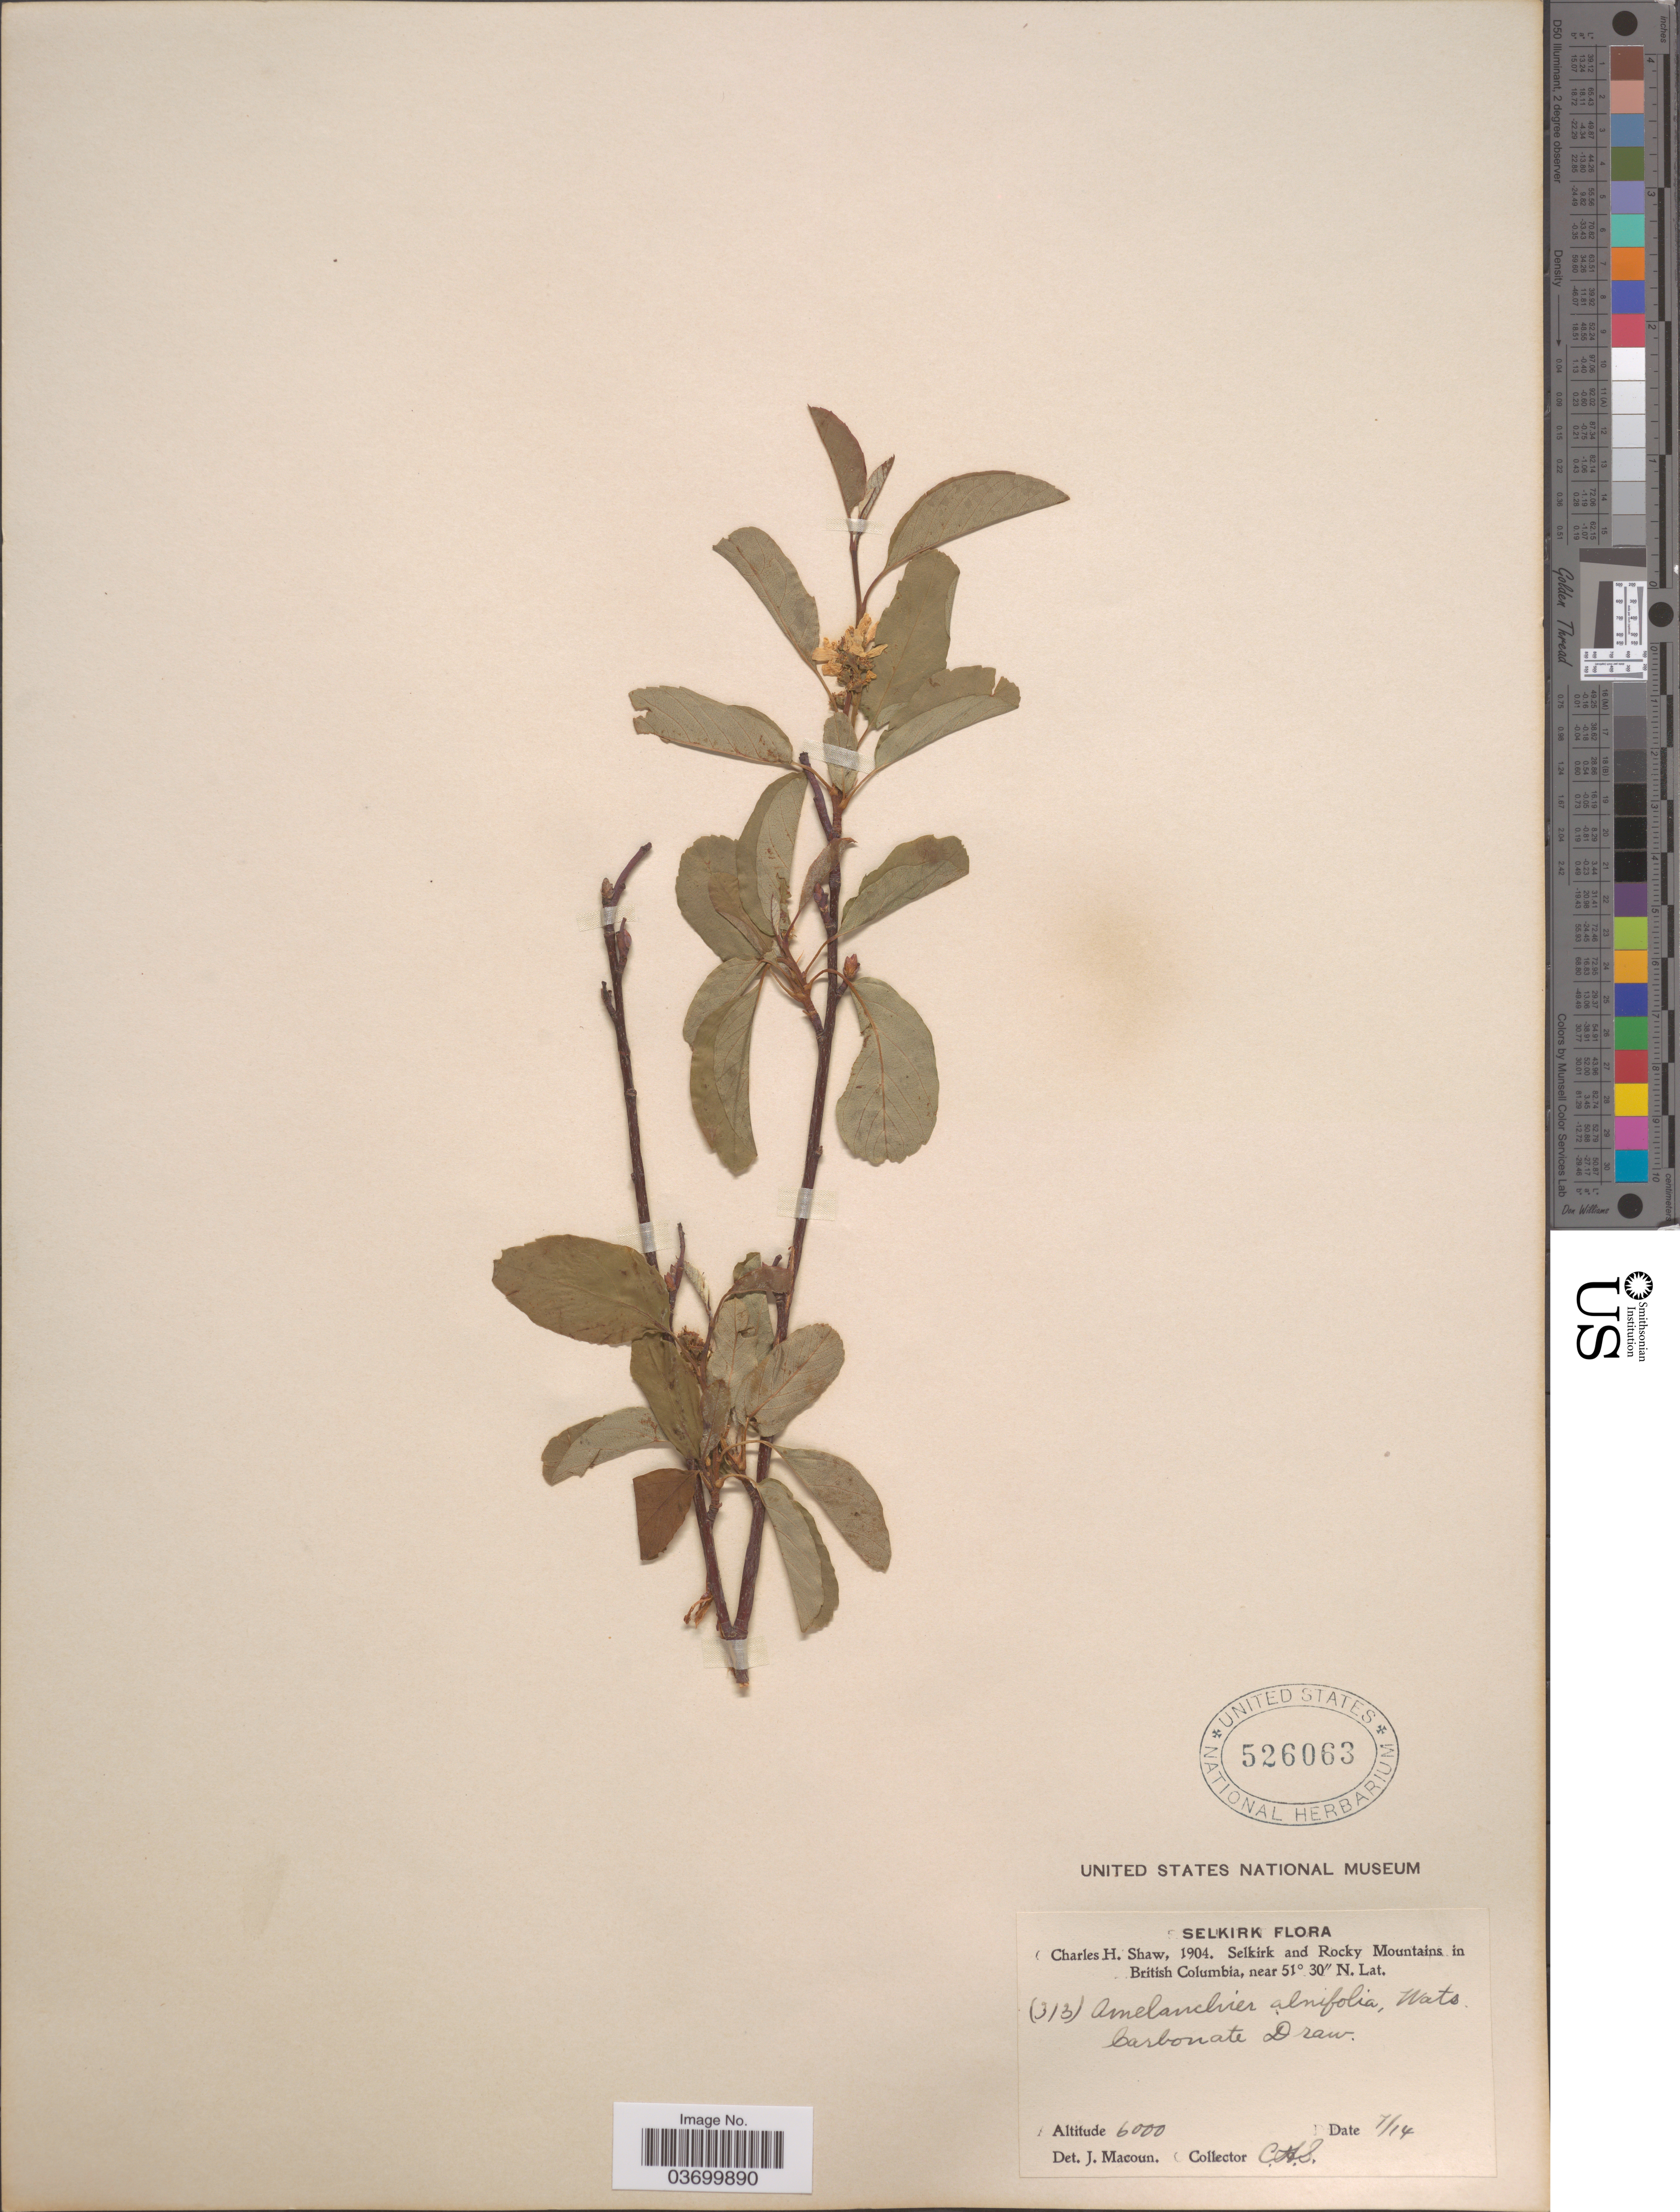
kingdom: Plantae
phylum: Tracheophyta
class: Magnoliopsida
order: Rosales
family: Rosaceae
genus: Amelanchier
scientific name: Amelanchier alnifolia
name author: (Nutt.) Nutt. ex M. Roem.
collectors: C. H. Shaw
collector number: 313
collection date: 1904-07-14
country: Canada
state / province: British Columbia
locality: Selkirk. And Rocky Mountains. Carbonate Draw.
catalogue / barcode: US 526063